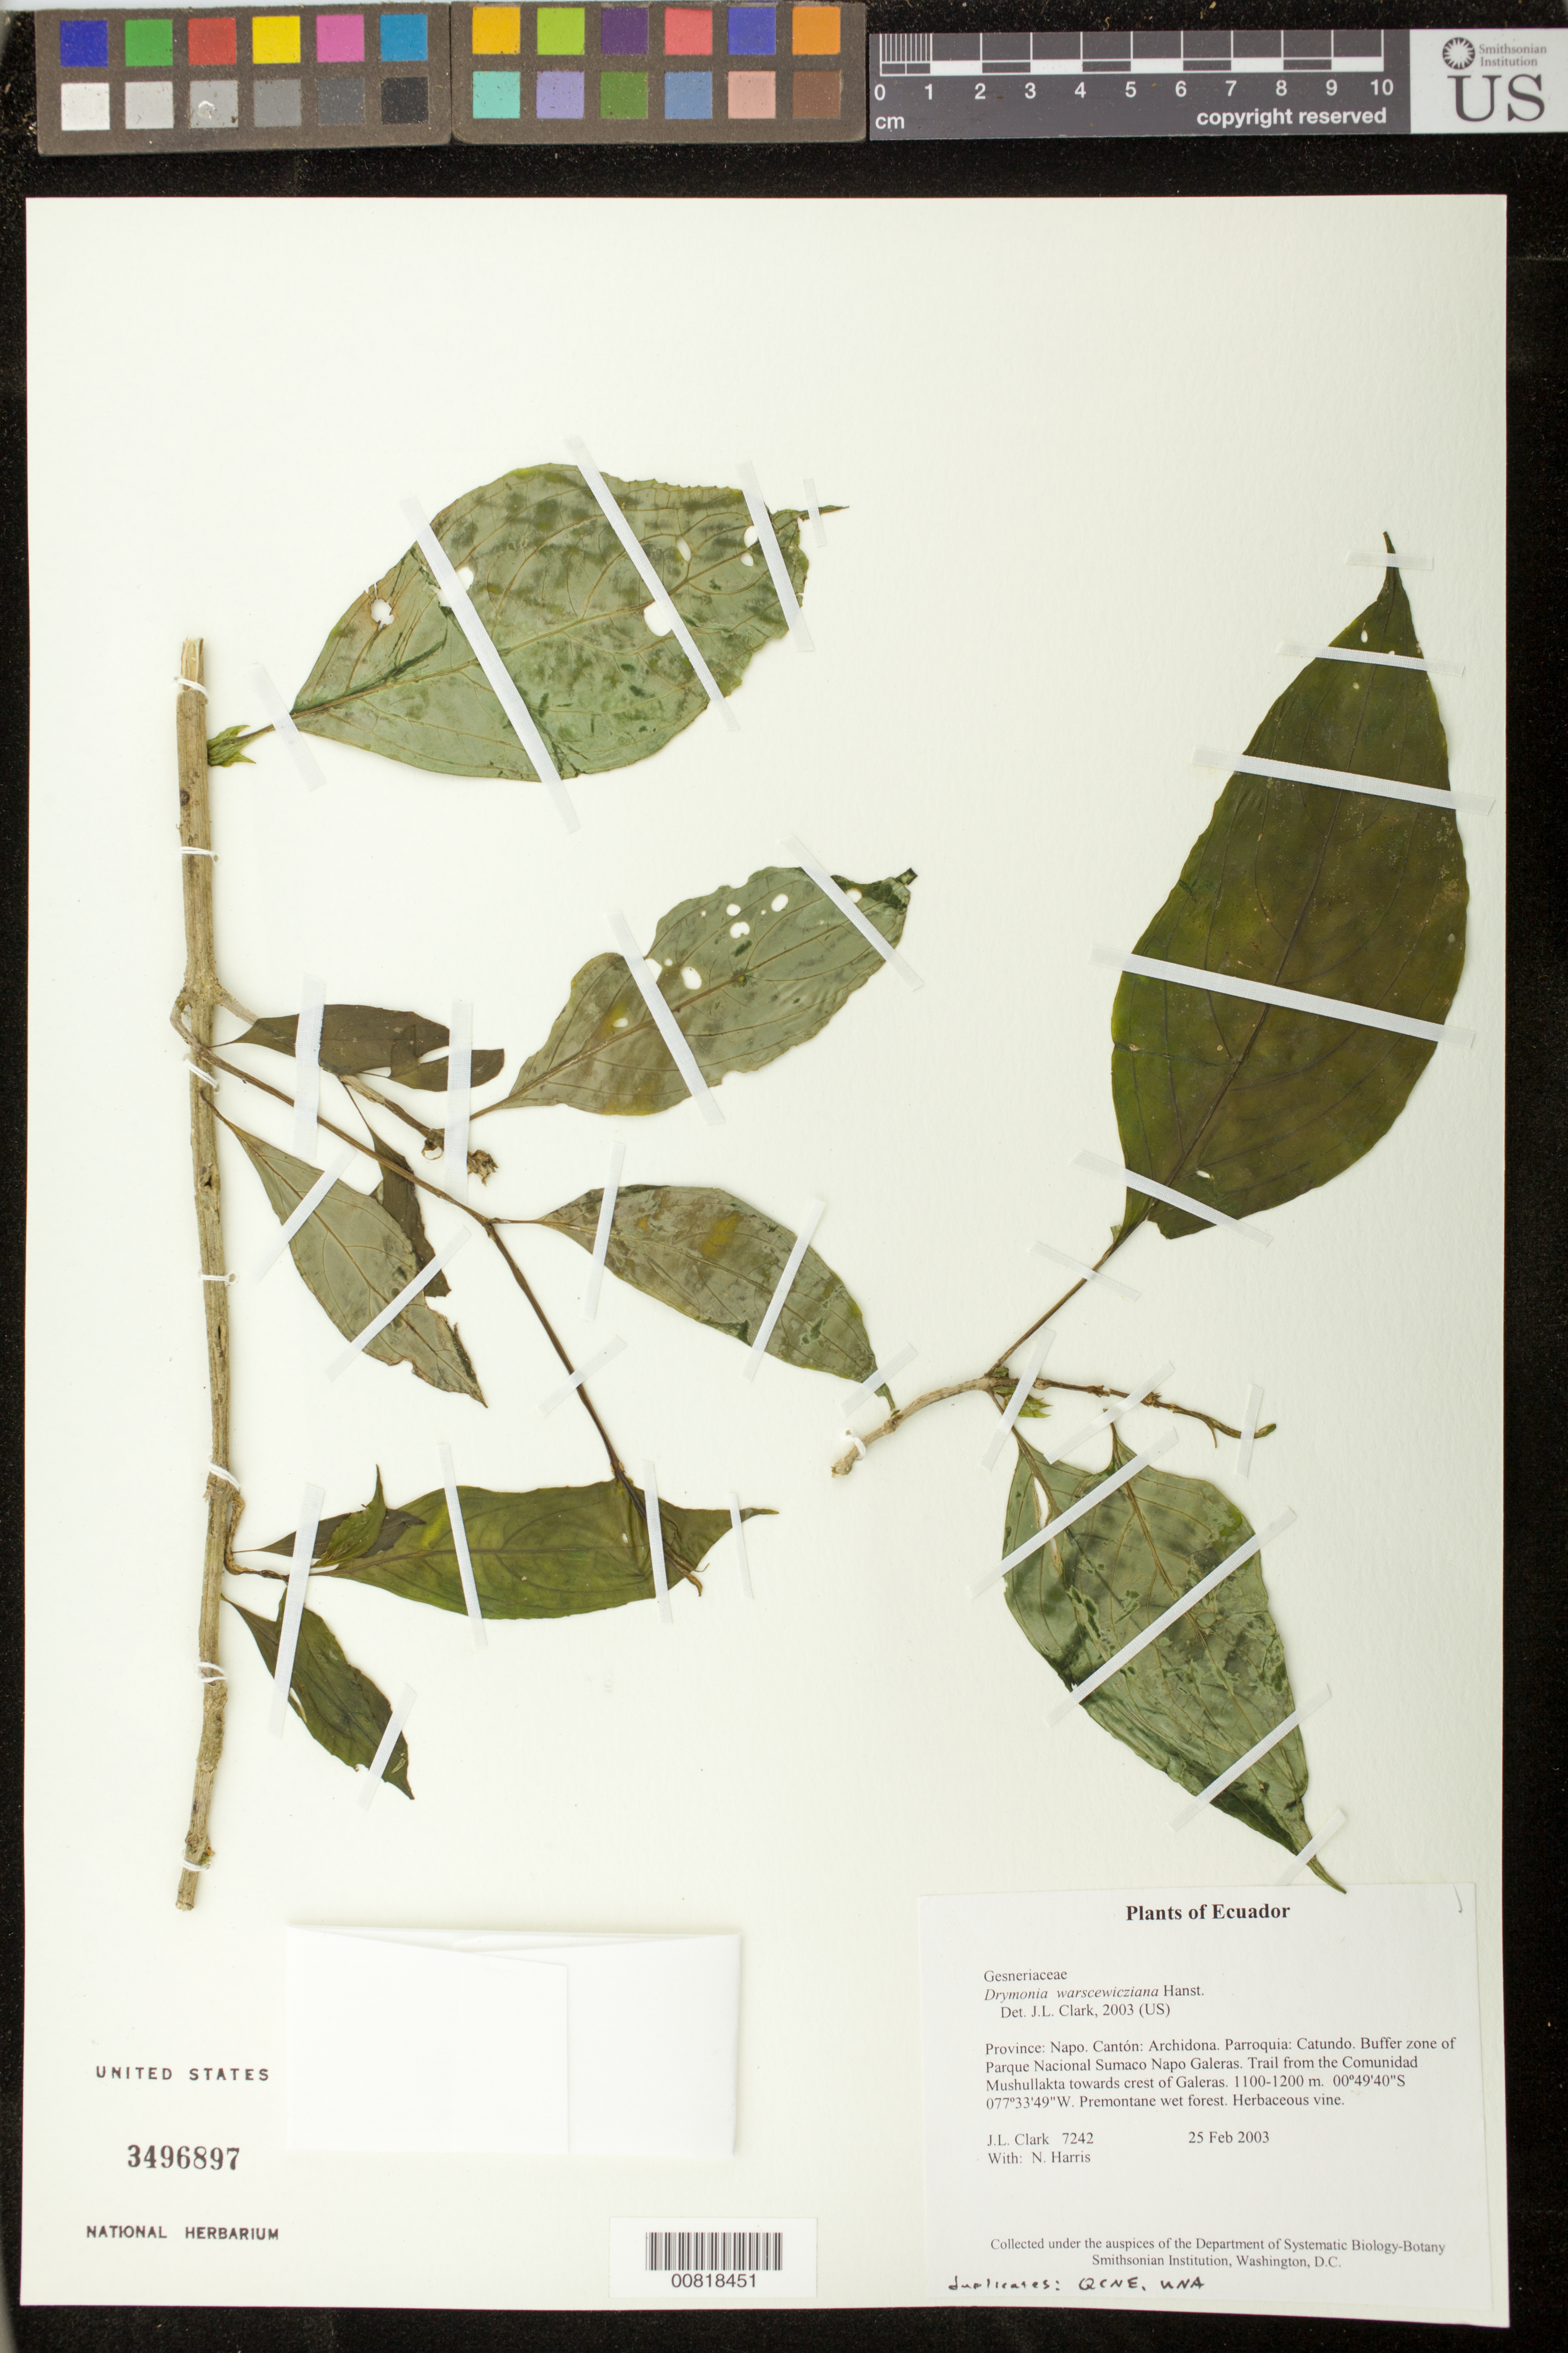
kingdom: Plantae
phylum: Tracheophyta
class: Magnoliopsida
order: Lamiales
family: Gesneriaceae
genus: Drymonia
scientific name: Drymonia warszewicziana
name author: Hanst.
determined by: Clark, J. L., (SEL), The Marie Selby Botanical Garden (UNITED STATES)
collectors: J. L. Clark & N. Harris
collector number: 7242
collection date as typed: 25 Feb 2003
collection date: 2003-02-25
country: Ecuador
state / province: Napo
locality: Archidona. Parroquia: Catundo. Buffer zone of Parque Nacional Sumaco Napo Galeras. Trail from the Comunidad Mushullakta towards crest of Galeras.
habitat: Premontane wet forest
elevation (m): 1100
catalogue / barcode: US 3496897